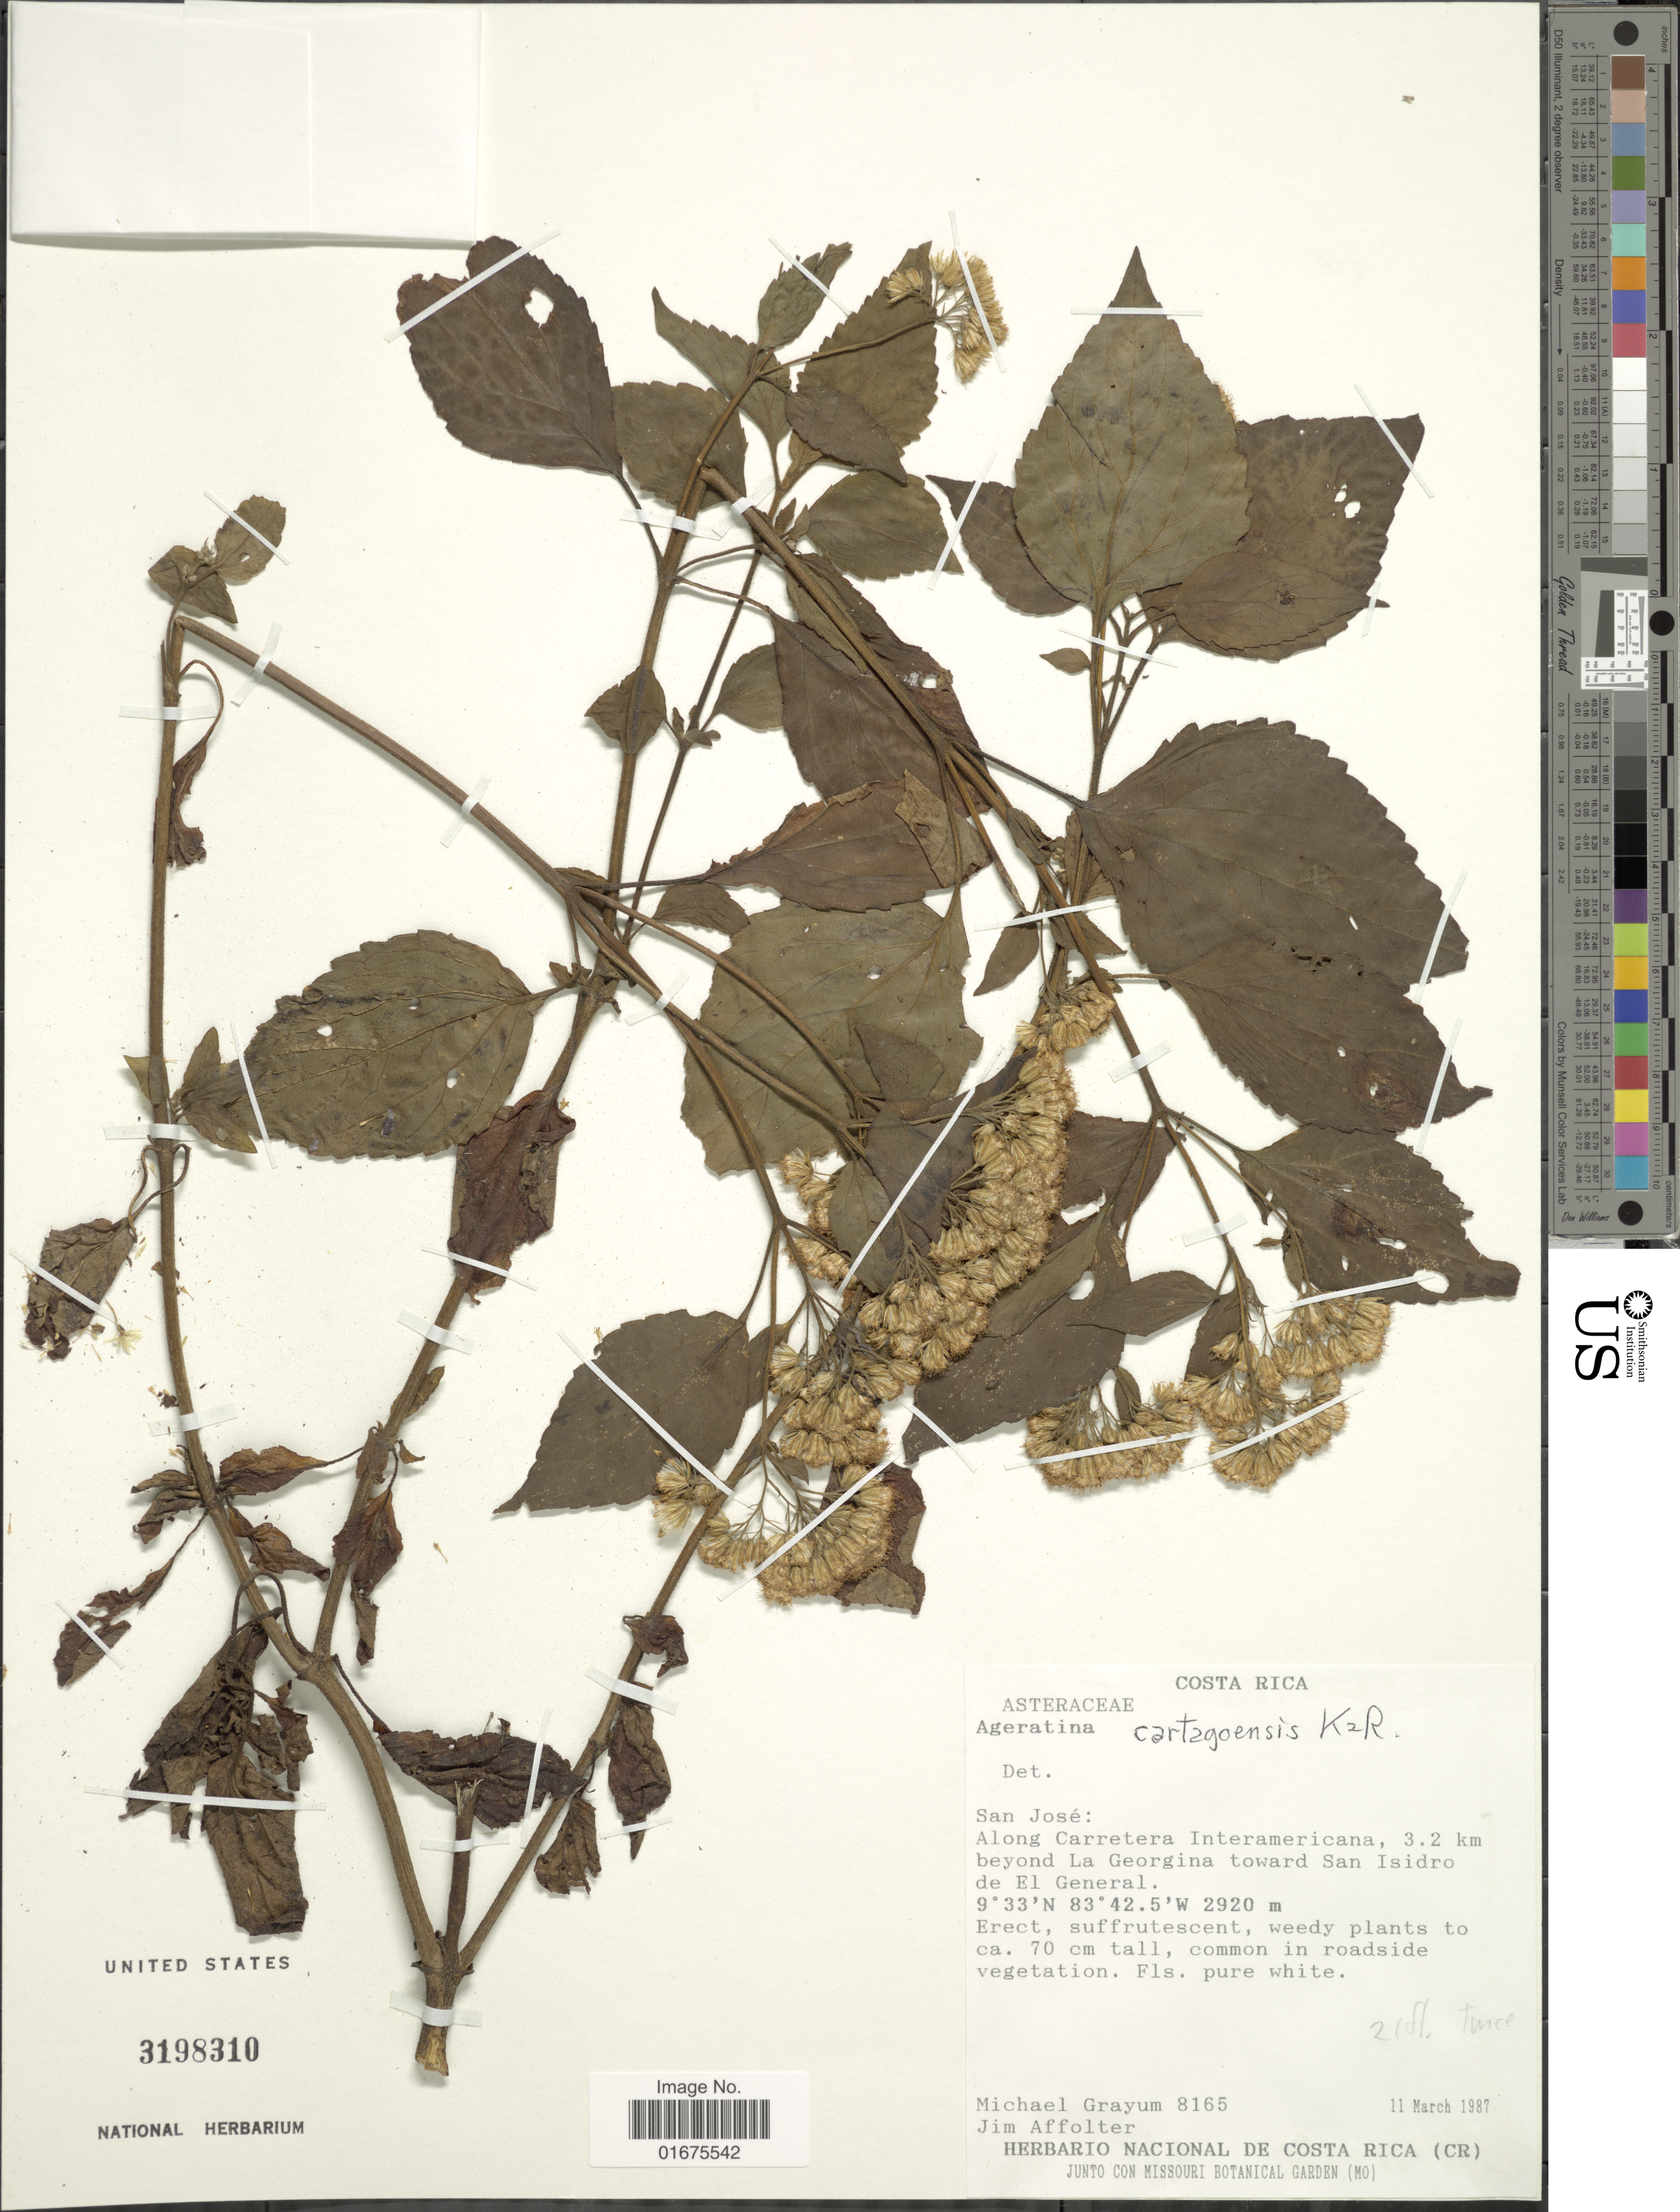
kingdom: Plantae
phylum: Tracheophyta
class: Magnoliopsida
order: Asterales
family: Asteraceae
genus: Ageratina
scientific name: Ageratina cartagoensis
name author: R.M. King & H. Rob.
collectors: M. H. Grayum & J. M. Affolter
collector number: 8165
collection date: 1987-03-11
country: Costa Rica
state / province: San José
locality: Along Carretera Interamericana, 3.2 km beyond La Georgina toward San Isidro de El General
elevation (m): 2920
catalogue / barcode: US 3198310